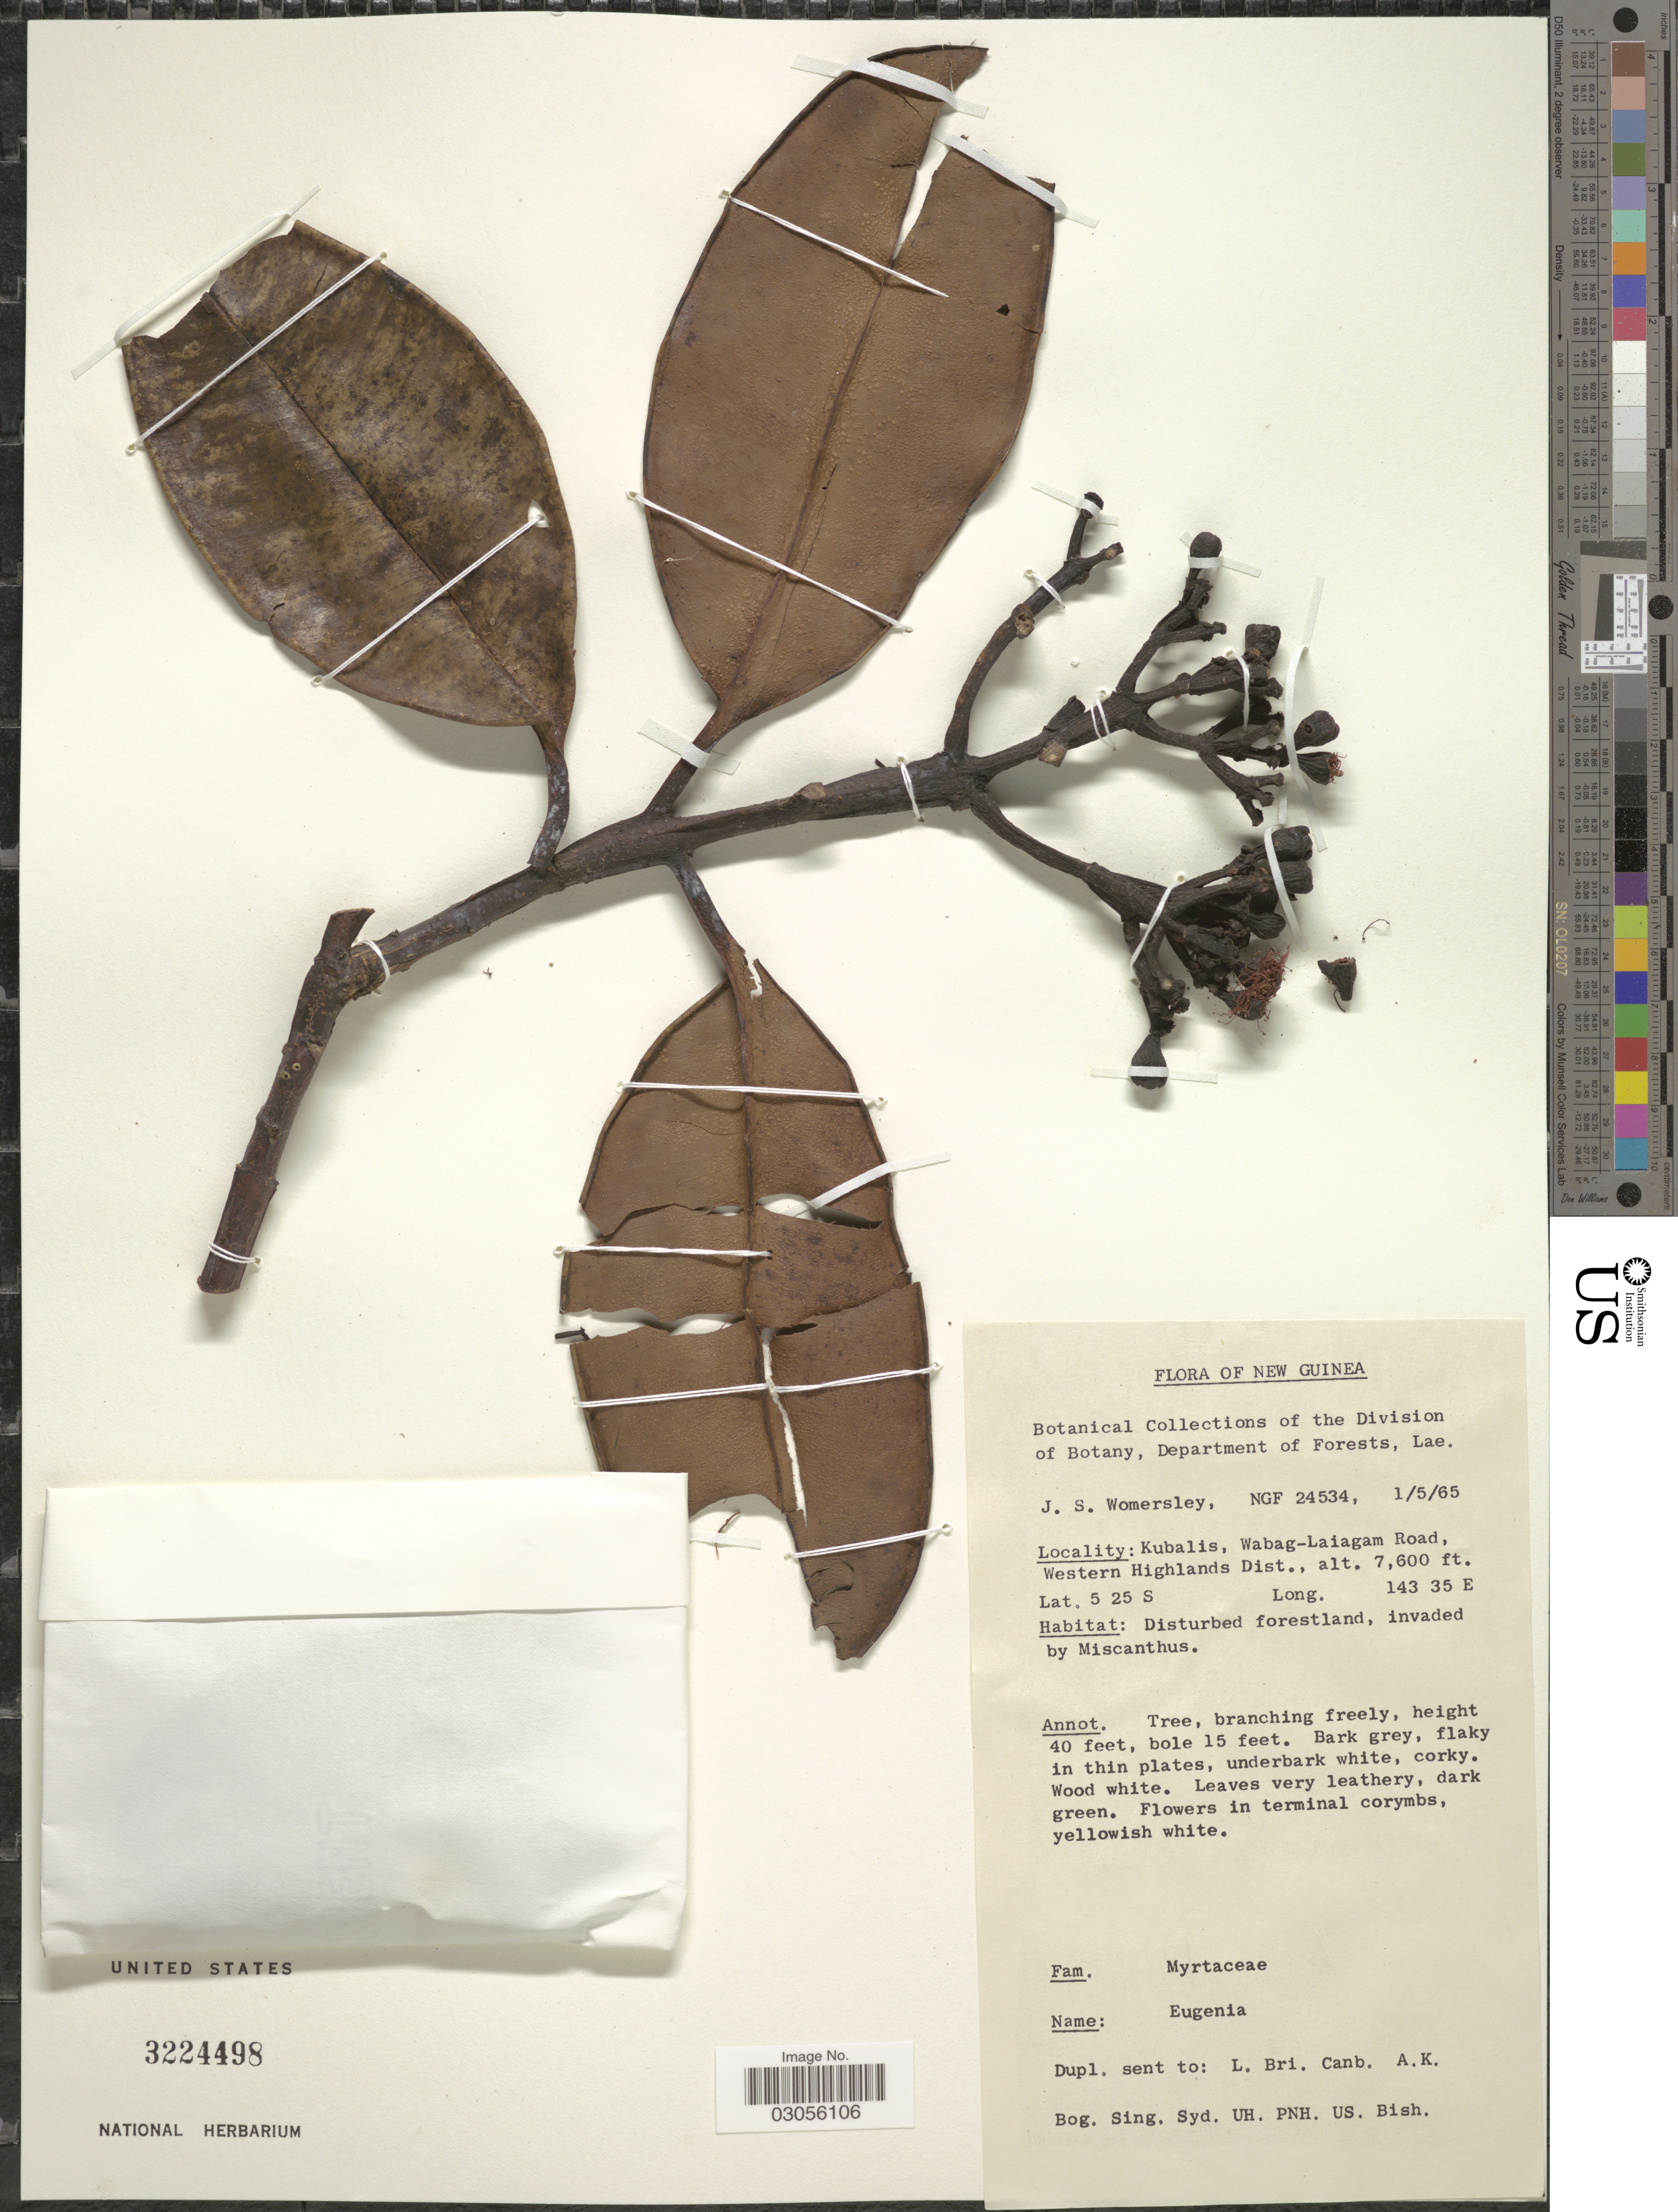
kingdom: Plantae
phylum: Tracheophyta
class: Magnoliopsida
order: Myrtales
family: Myrtaceae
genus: Syzygium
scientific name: Syzygium richardsonianum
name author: Merr. & L.M. Perry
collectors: J. S. Womersley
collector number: NGF 24534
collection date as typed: Transcribed d/m/y: 1/5/65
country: Papua New Guinea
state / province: Western Highlands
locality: New Guinea. Kubalis, Wabag-Laiagam Road, Western Highlands Dist.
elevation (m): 2316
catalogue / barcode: US 3224498